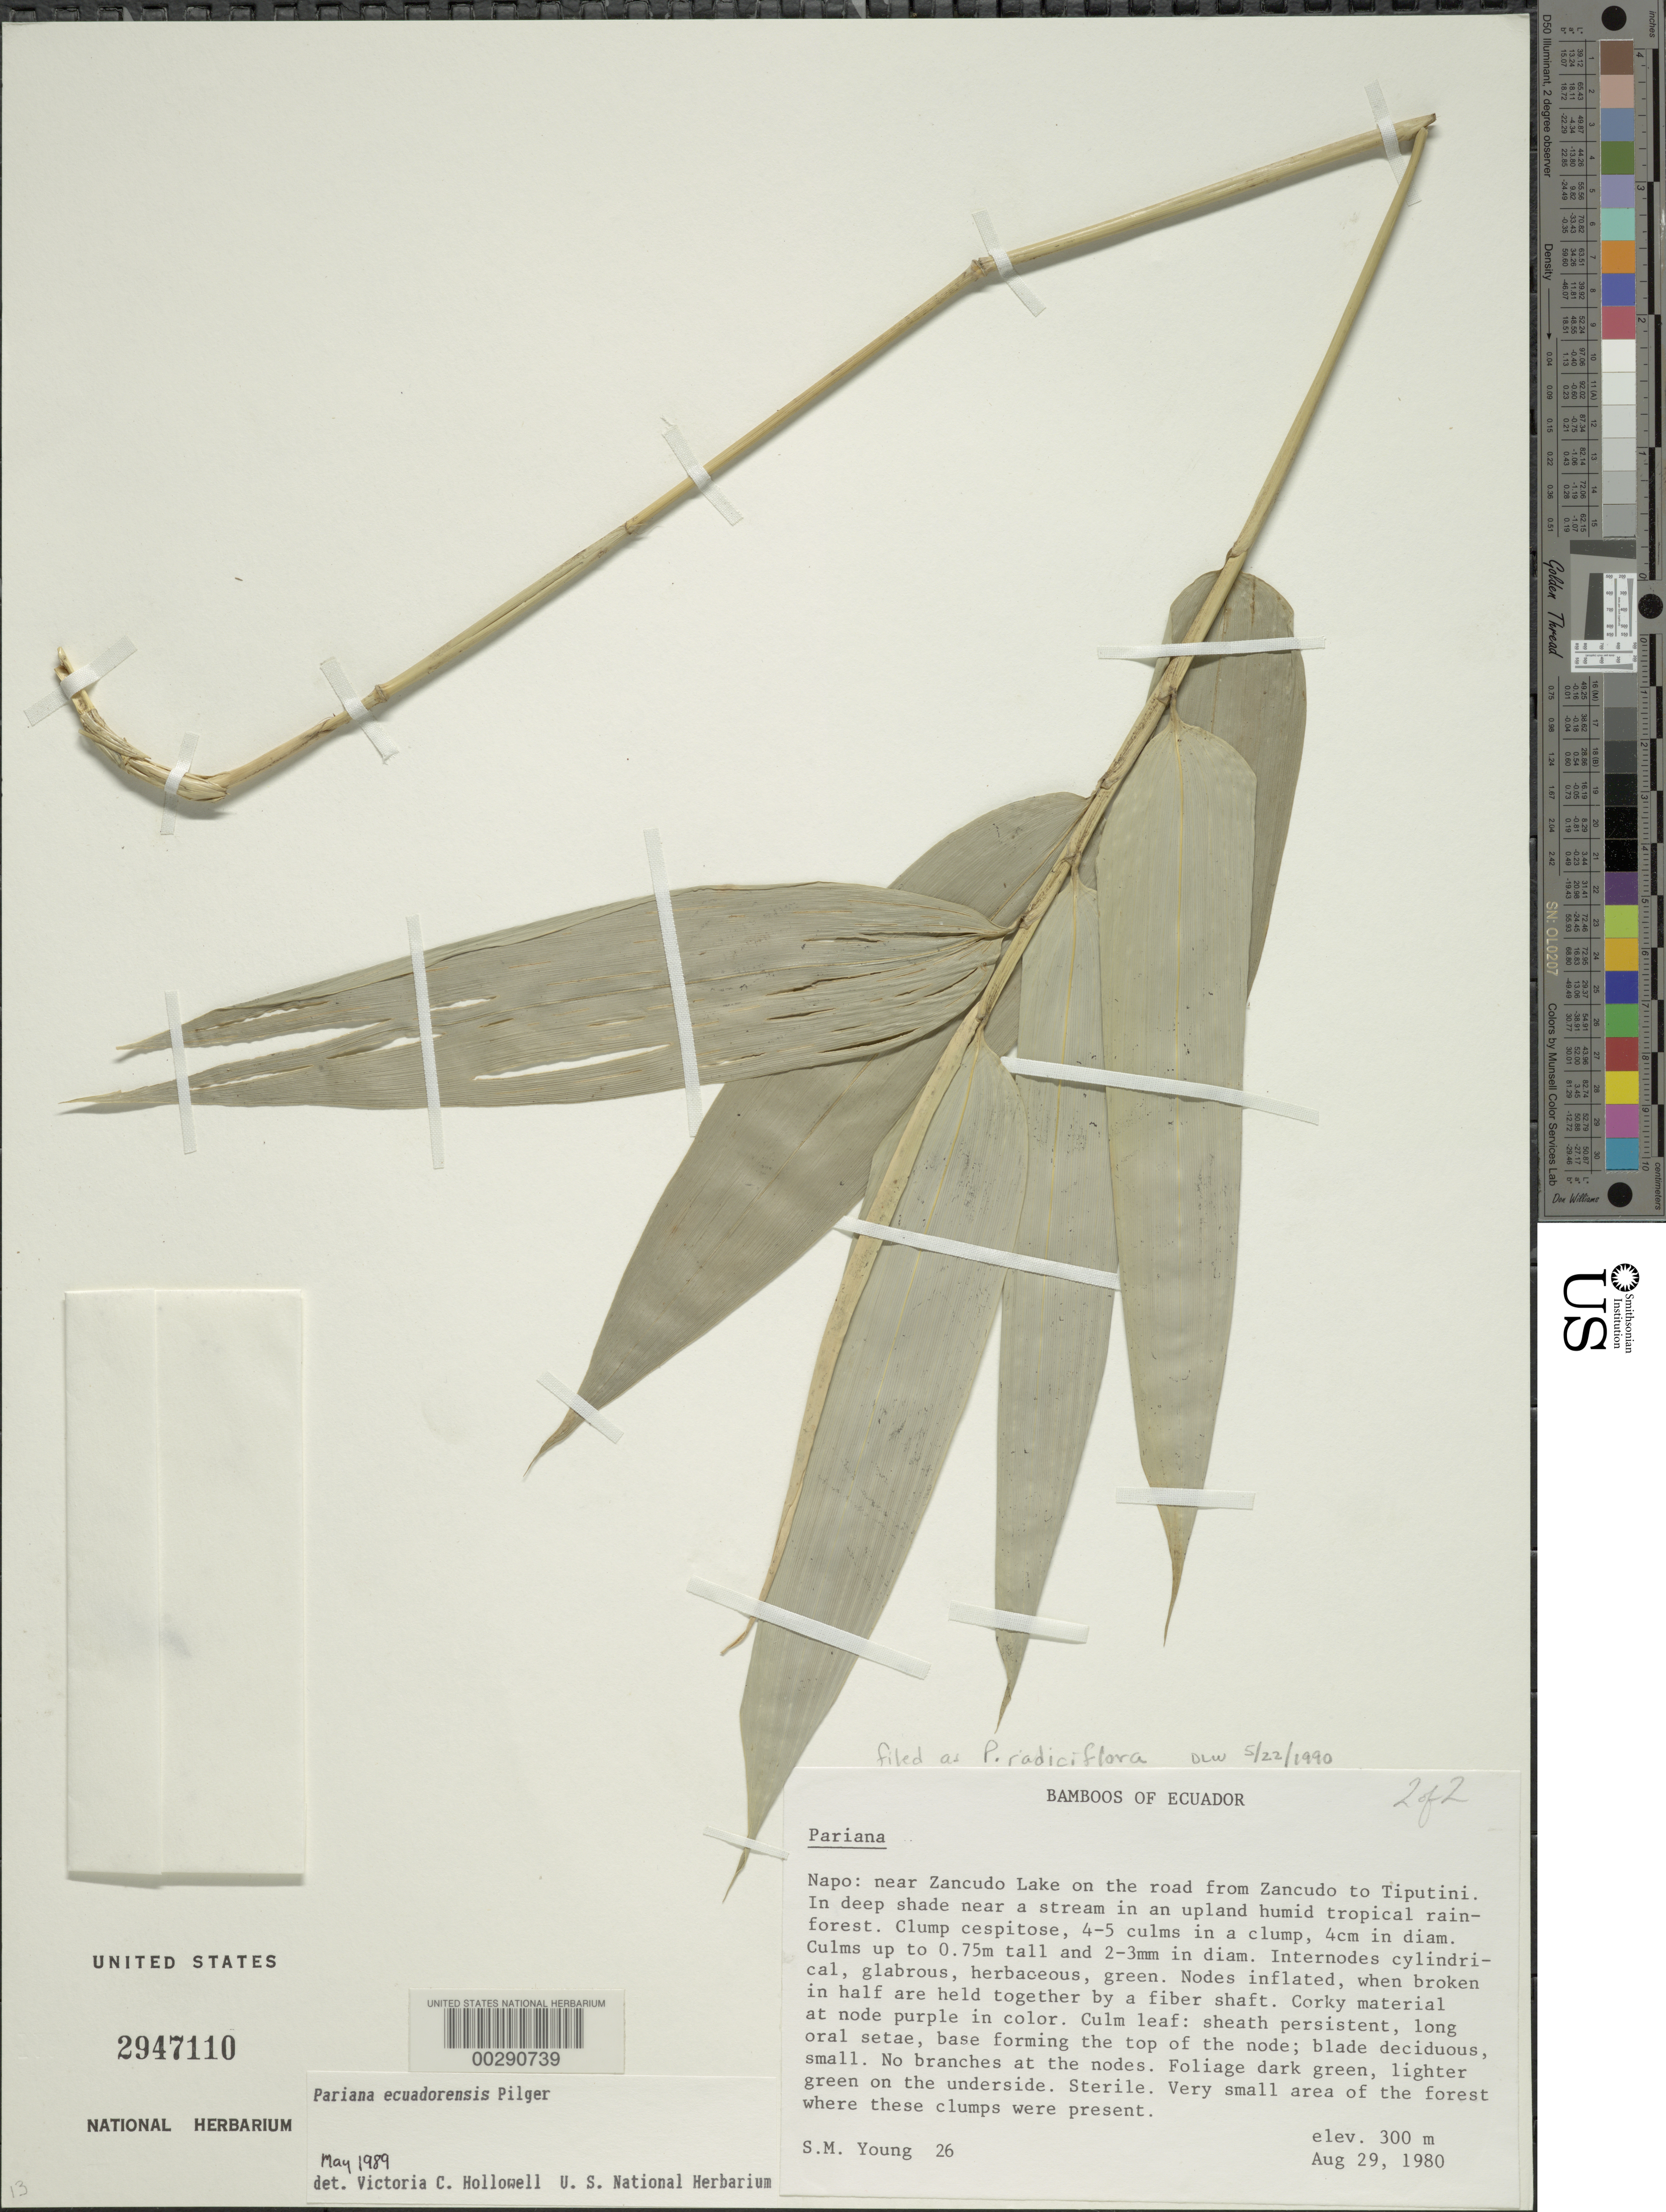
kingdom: Plantae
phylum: Tracheophyta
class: Liliopsida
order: Poales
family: Poaceae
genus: Pariana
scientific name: Pariana radiciflora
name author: Sagot ex Döll in Mart.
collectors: S. Young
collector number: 26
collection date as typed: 29 Aug 1980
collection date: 1980-08-29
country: Ecuador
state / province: Napo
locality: Near zancudo lake on the road from zancudo to tiputini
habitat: In deep shade near a strean in an upland humid tropical rain forest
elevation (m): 300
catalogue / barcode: US 2947110